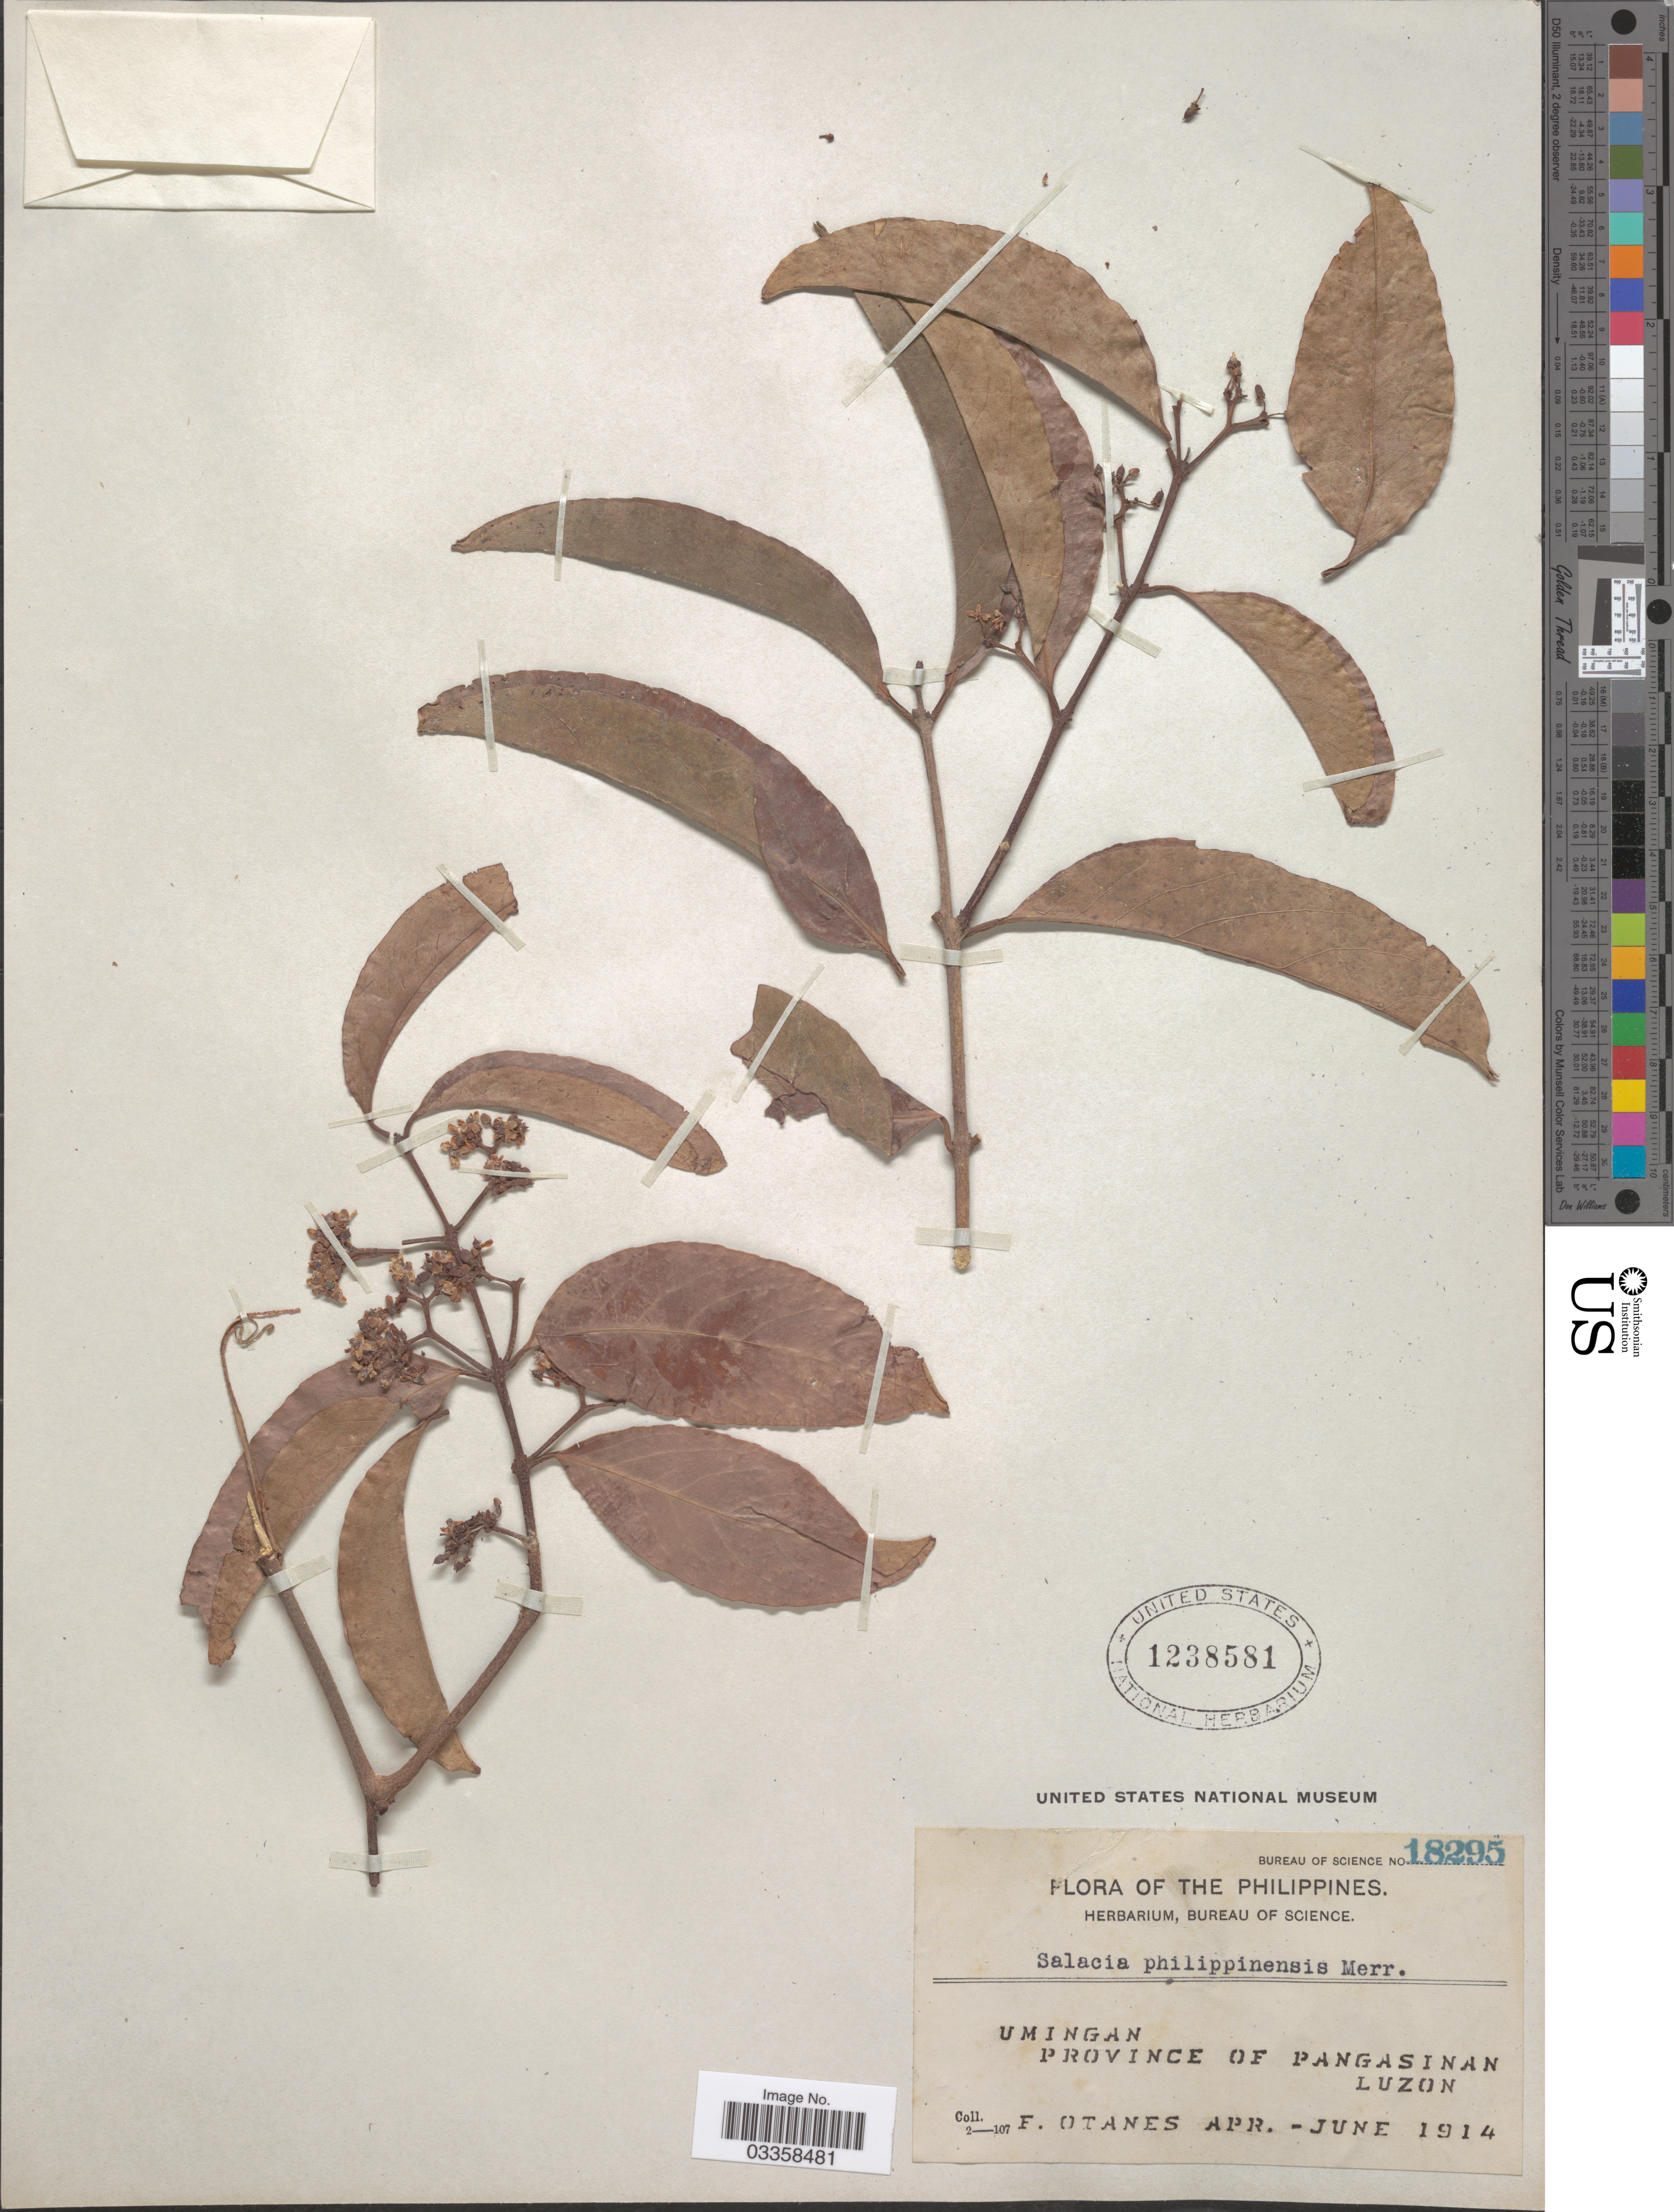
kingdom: Plantae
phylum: Tracheophyta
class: Magnoliopsida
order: Celastrales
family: Celastraceae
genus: Salacia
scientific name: Salacia korthalsiana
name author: Miq.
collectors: F. Q. Otanes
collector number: Bureau of Science 18295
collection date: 1914-04/1914-06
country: Philippines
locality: Umingan. Province of Pangasinan. Luzon.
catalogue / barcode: US 1238581